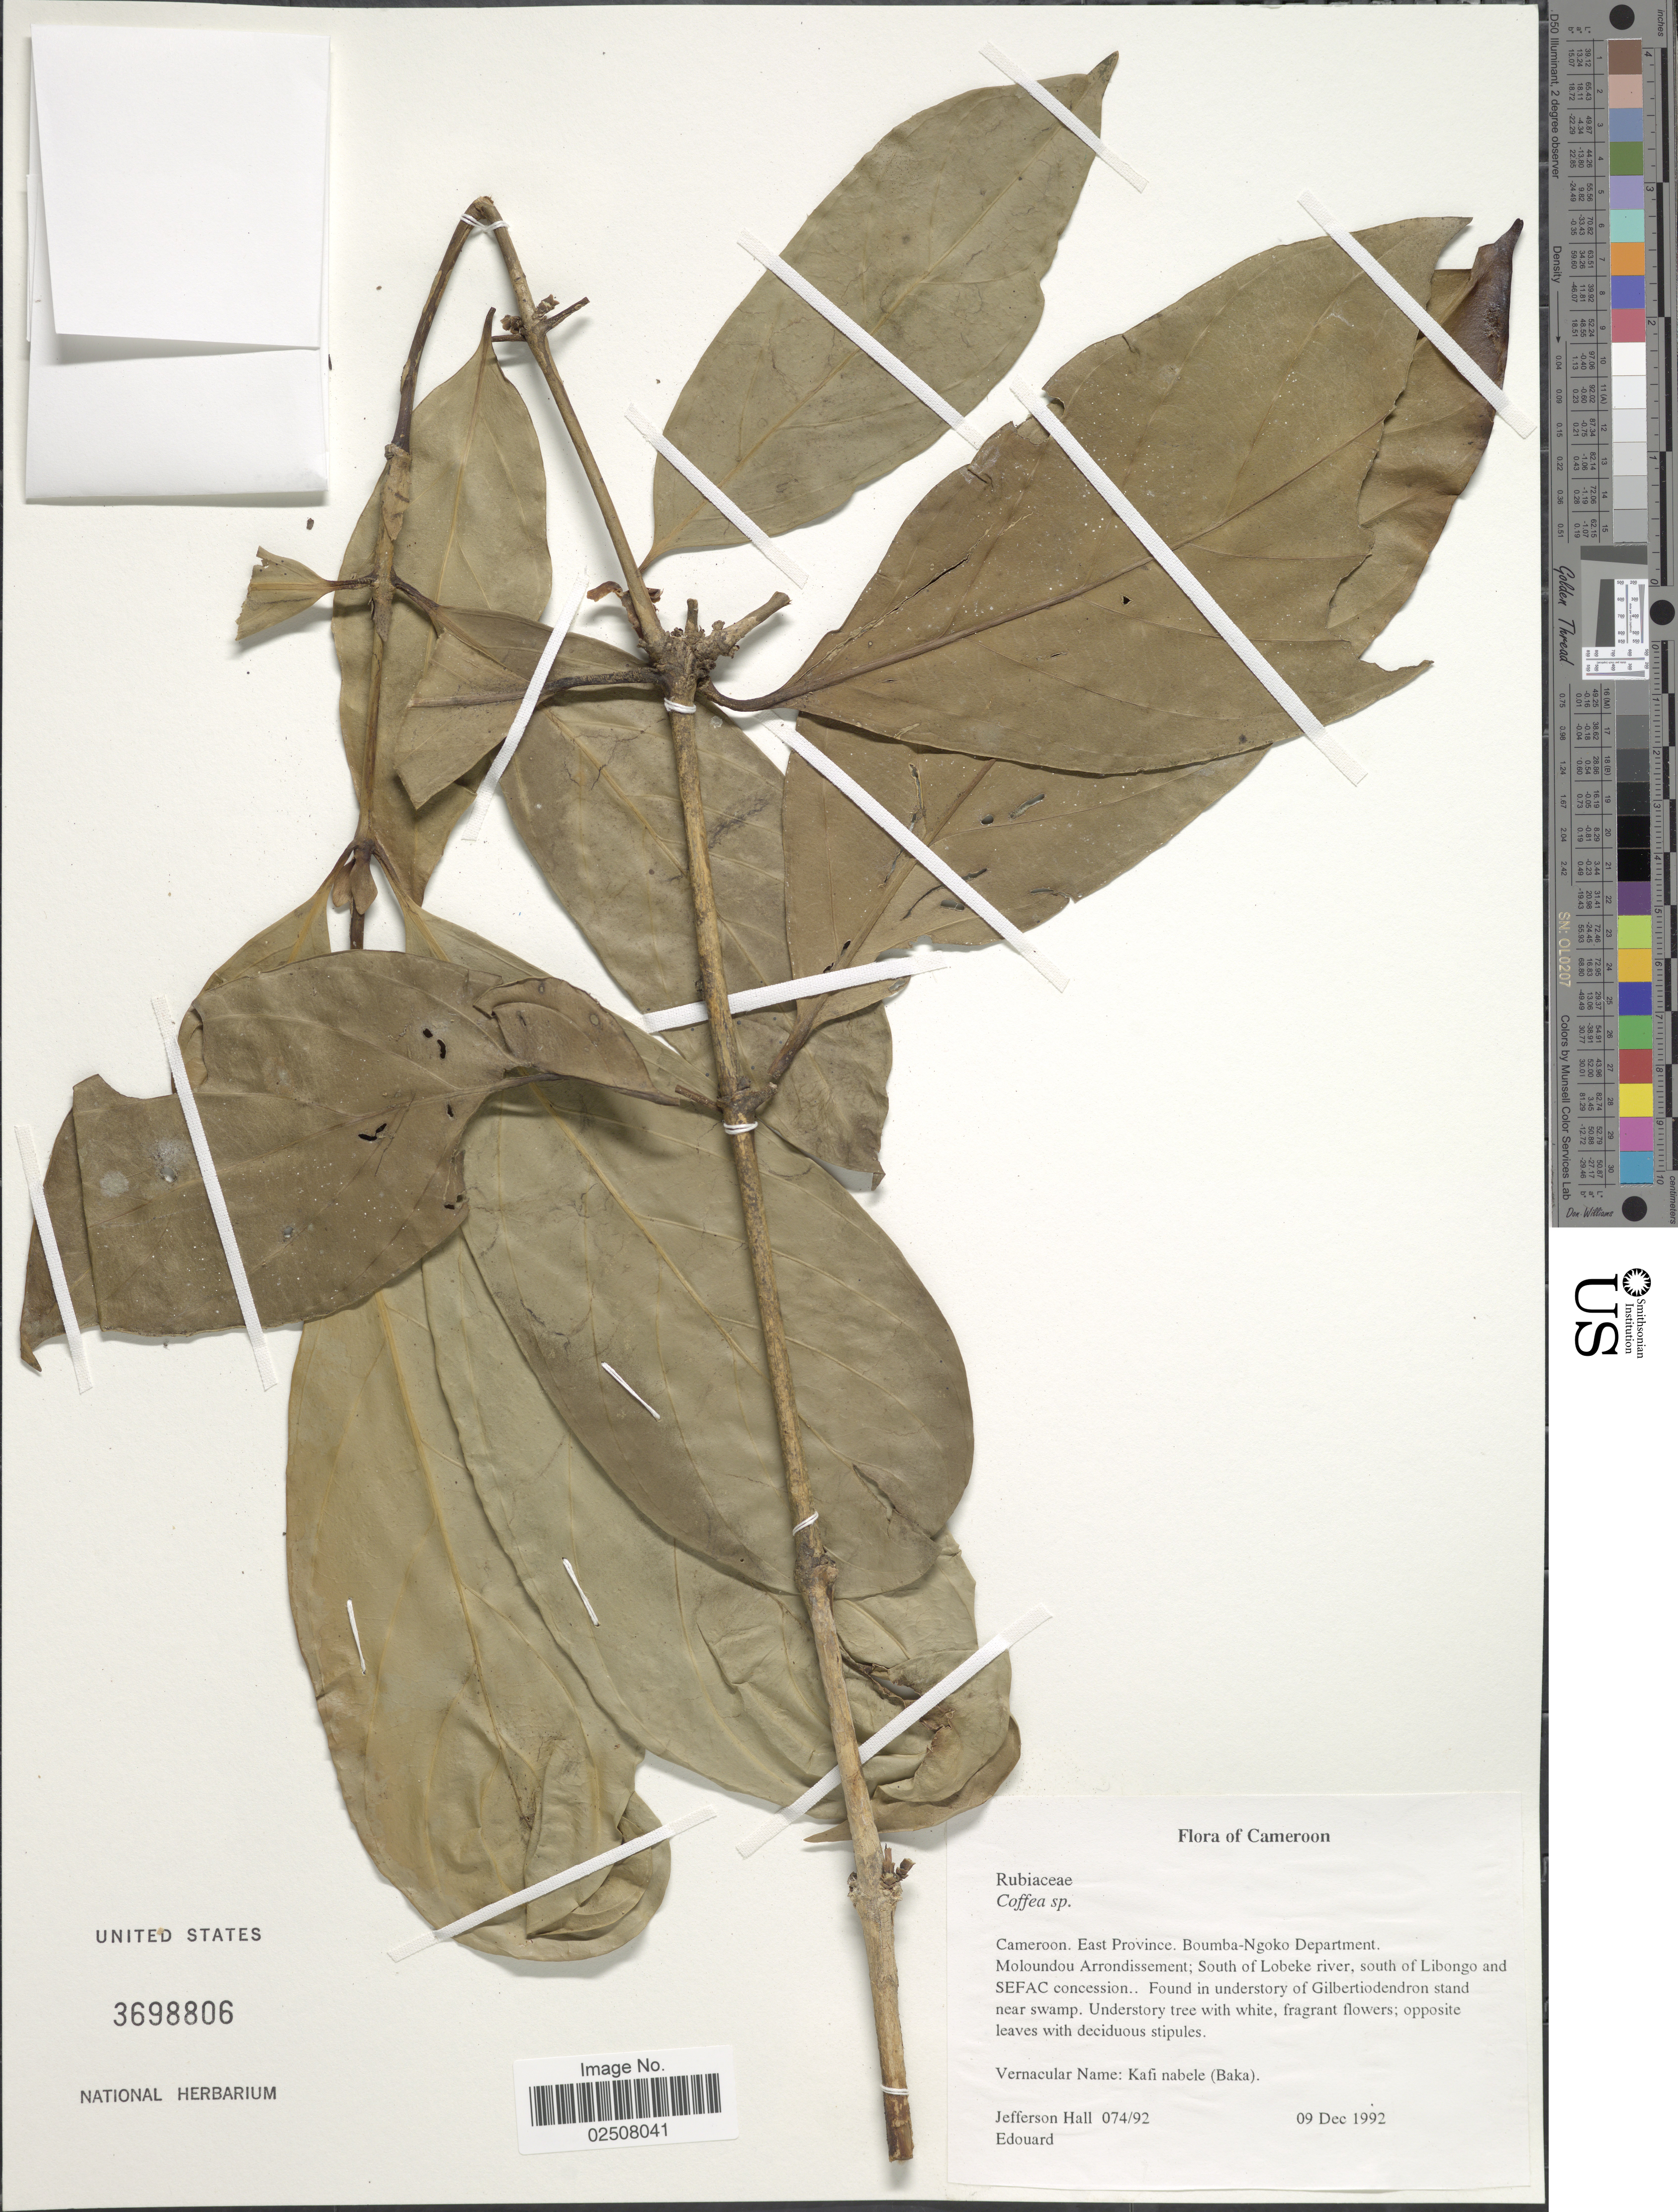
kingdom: Plantae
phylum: Tracheophyta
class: Magnoliopsida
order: Gentianales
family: Rubiaceae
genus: Coffea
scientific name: Coffea sp.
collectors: J. Hall & -. Edouard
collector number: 074/92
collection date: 1992-12-09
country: Cameroon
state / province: Est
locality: East Province, Boumba-Ngoko Department. Moloundou Arrondissement; South of Lobeke river, south of Libongo and SEFAC concession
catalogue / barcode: US 3698806